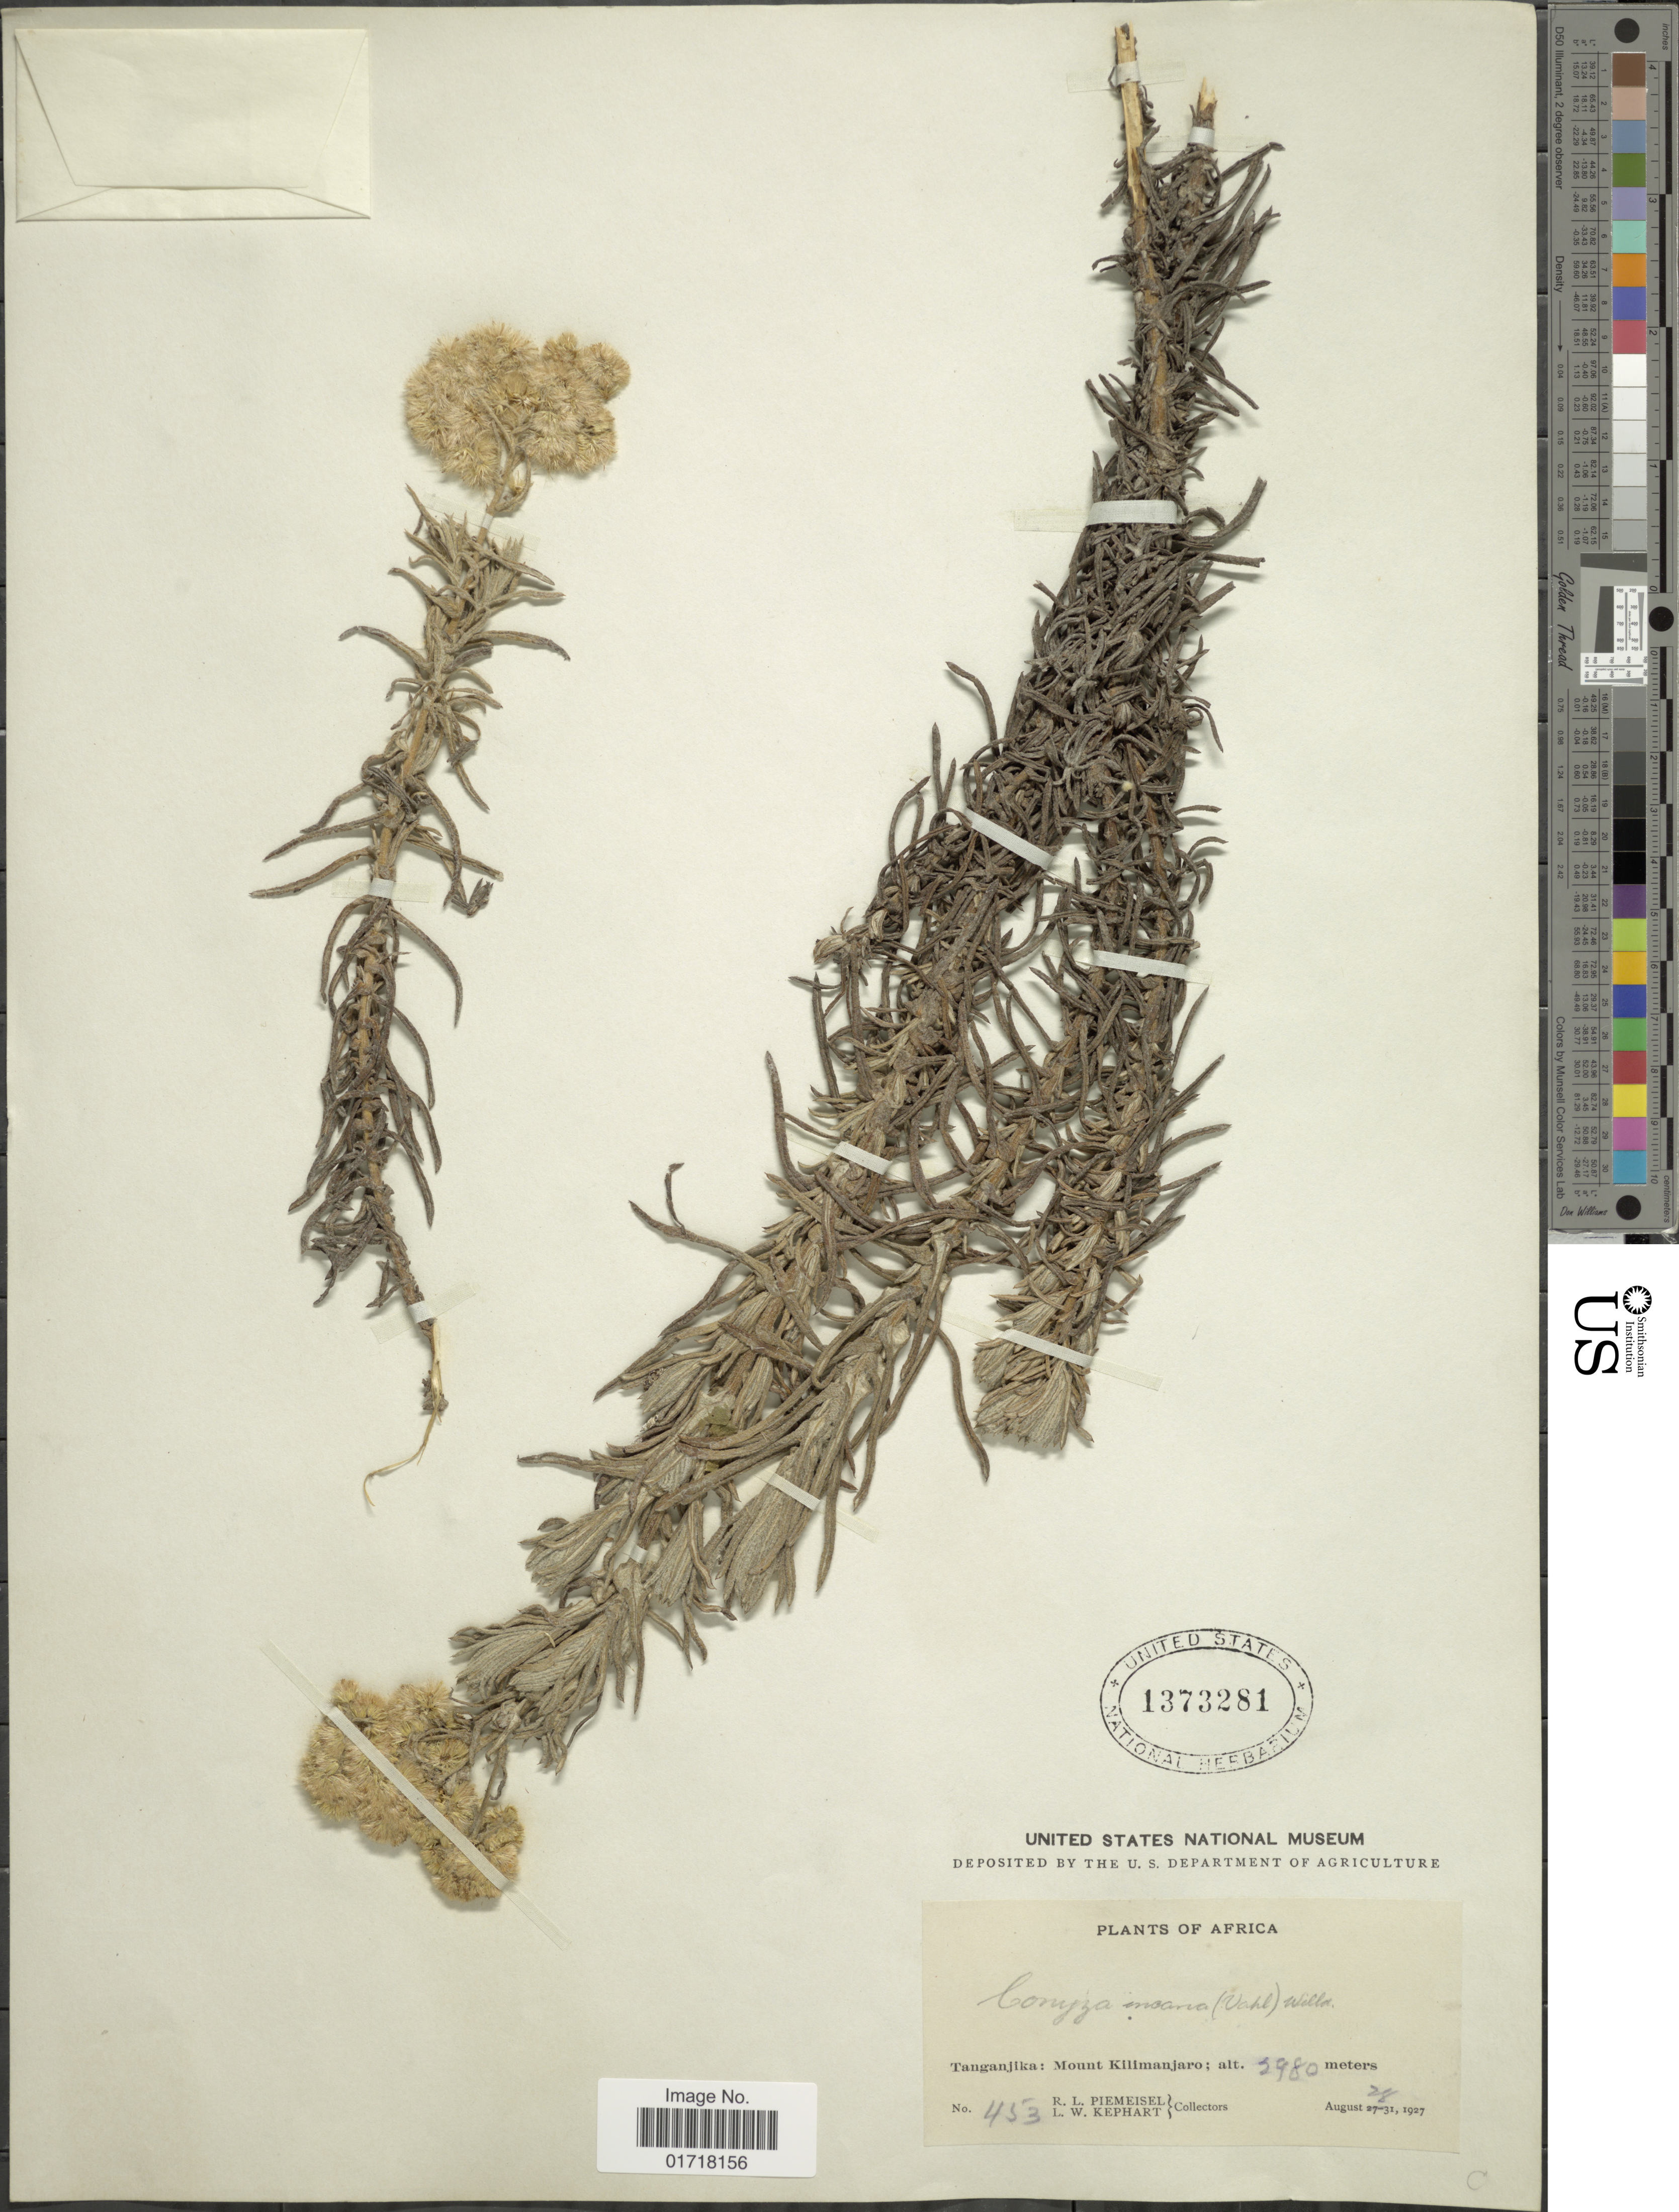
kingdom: Plantae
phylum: Tracheophyta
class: Magnoliopsida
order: Asterales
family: Asteraceae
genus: Conyza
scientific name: Conyza incana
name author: (Vahl) Willd.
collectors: R. L. Piemeisel & L. W. Kephart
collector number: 453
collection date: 1927-08-28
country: Tanzania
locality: Africa, Tanganyika: Mount Kilimanjaro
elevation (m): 3980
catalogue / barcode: US 1373281